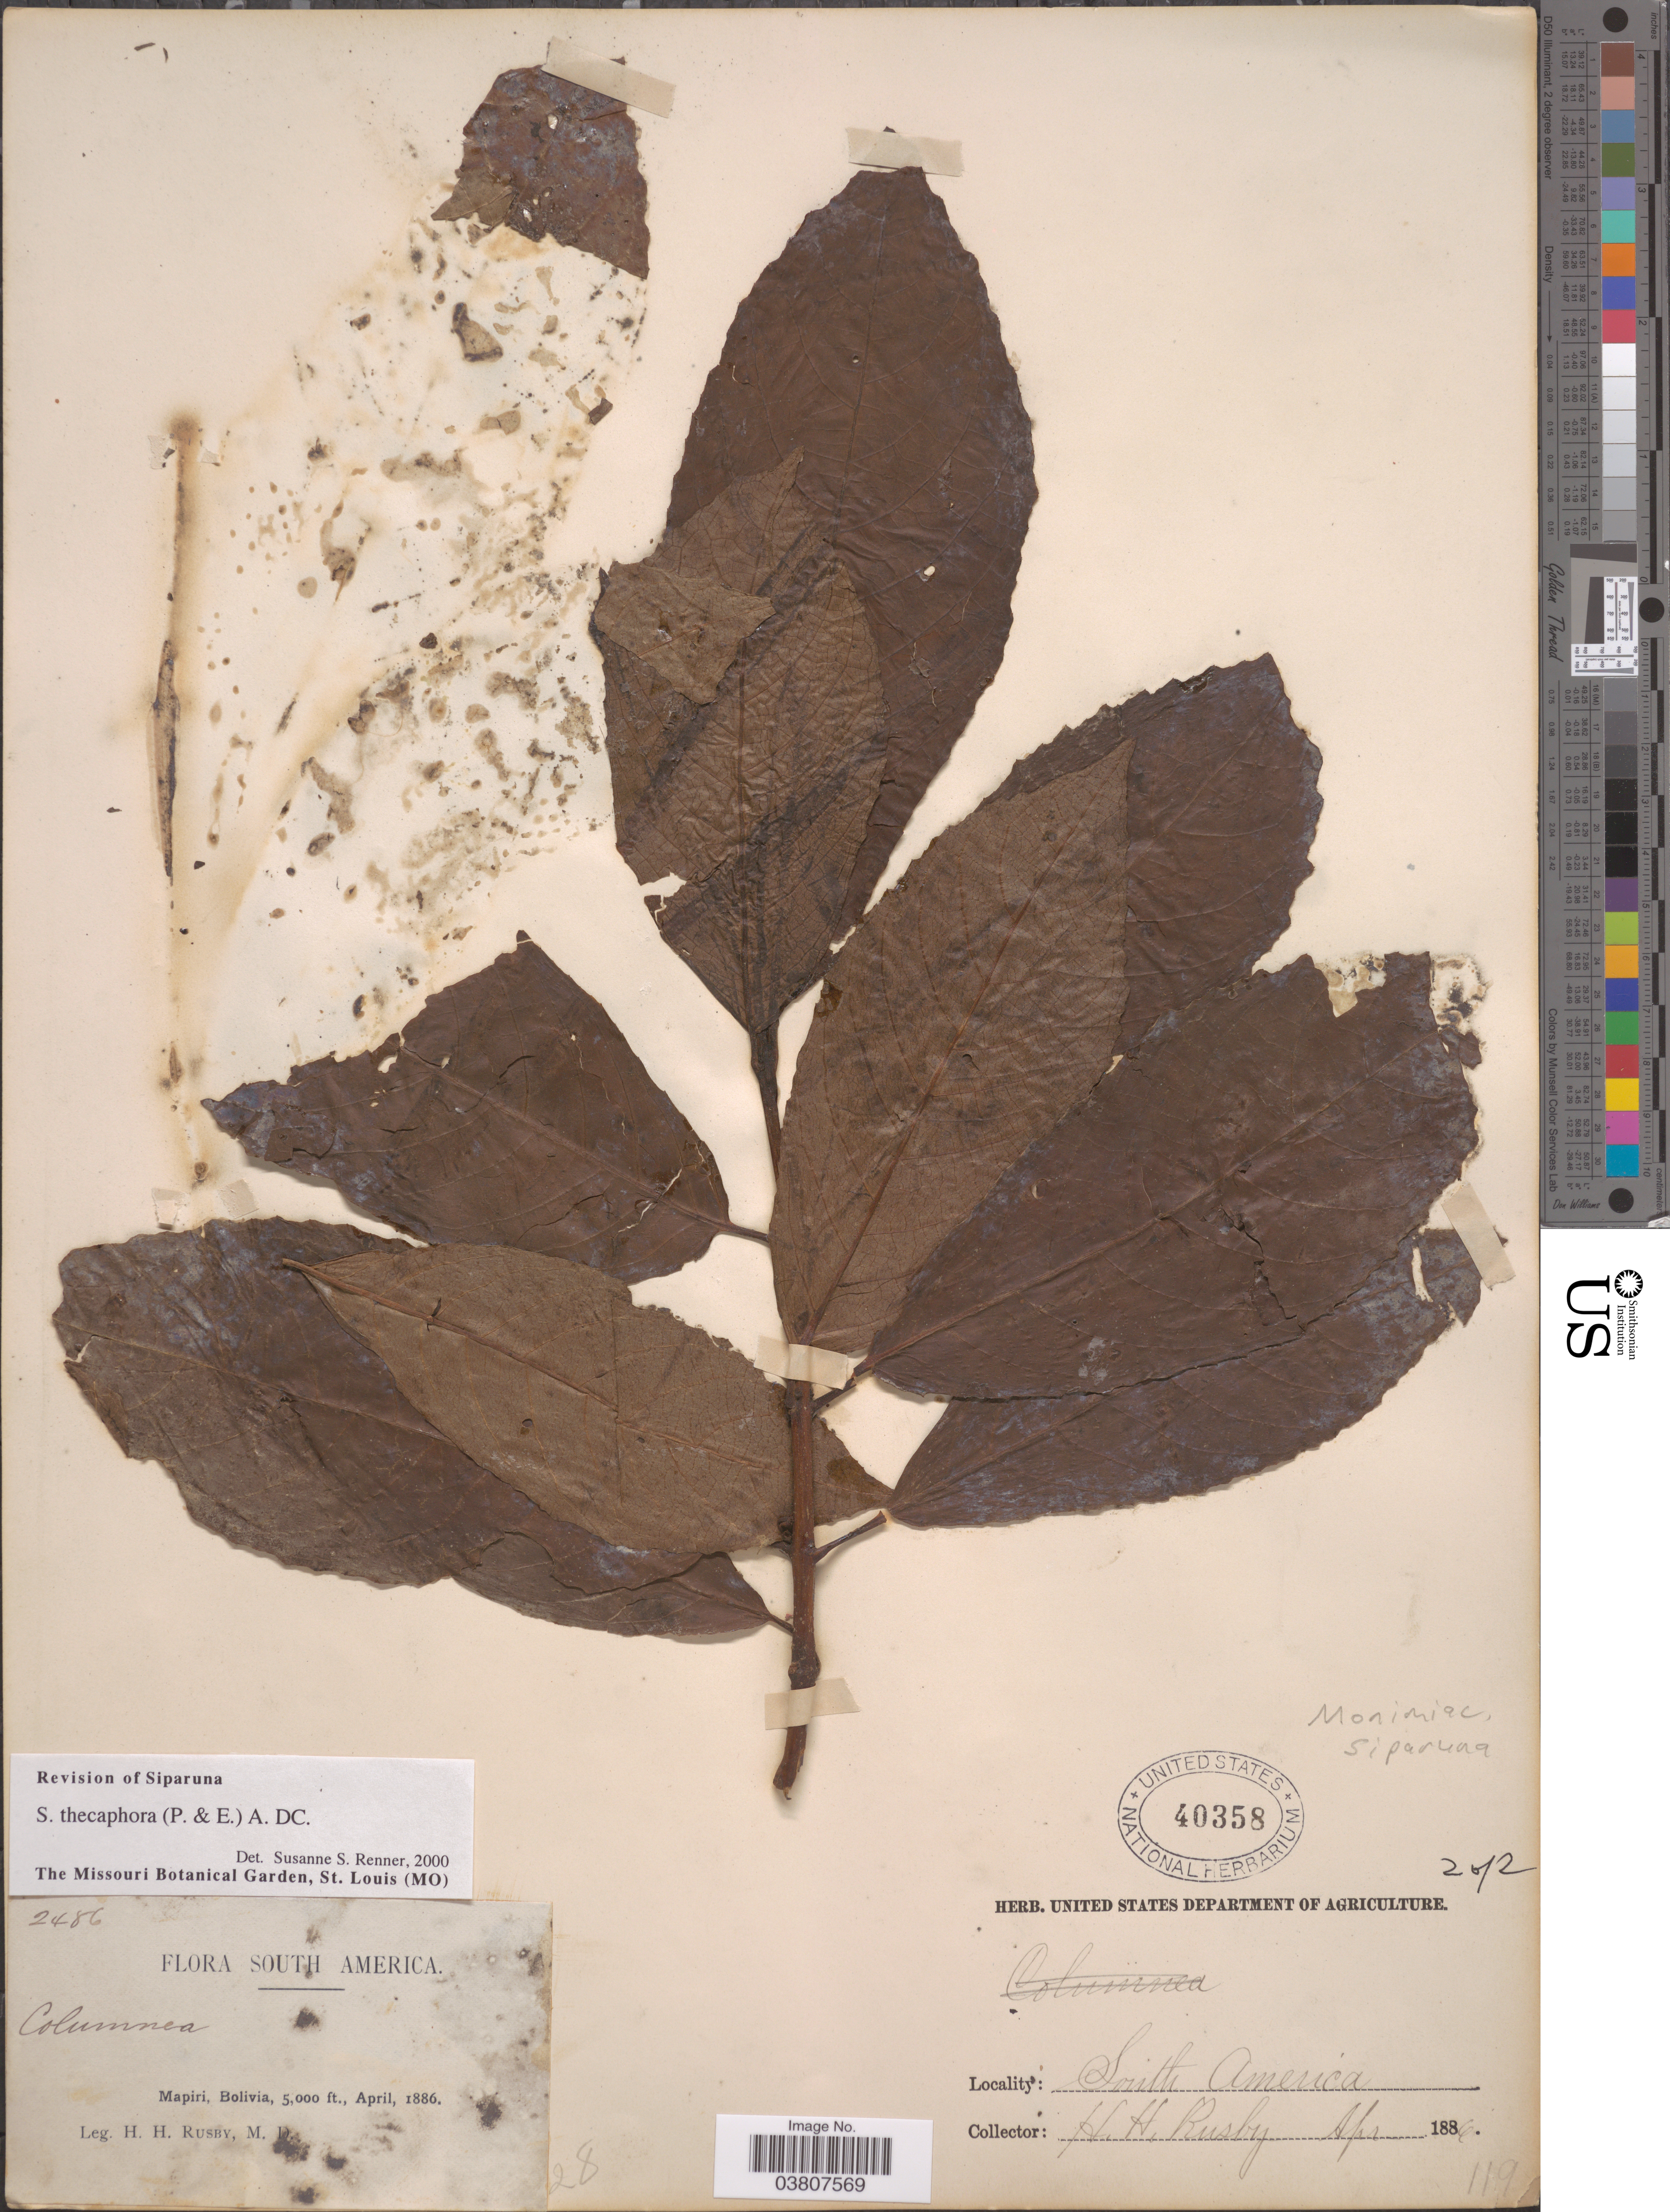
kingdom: Plantae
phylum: Tracheophyta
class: Magnoliopsida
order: Laurales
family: Siparunaceae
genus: Siparuna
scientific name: Siparuna thecaphora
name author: (Poepp. & Endl.) A. DC.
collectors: H. H. Rusby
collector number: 2486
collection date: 1886-04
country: Bolivia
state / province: La Páz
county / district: Larecaja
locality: Mapiri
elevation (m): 1524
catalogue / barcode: US 40358